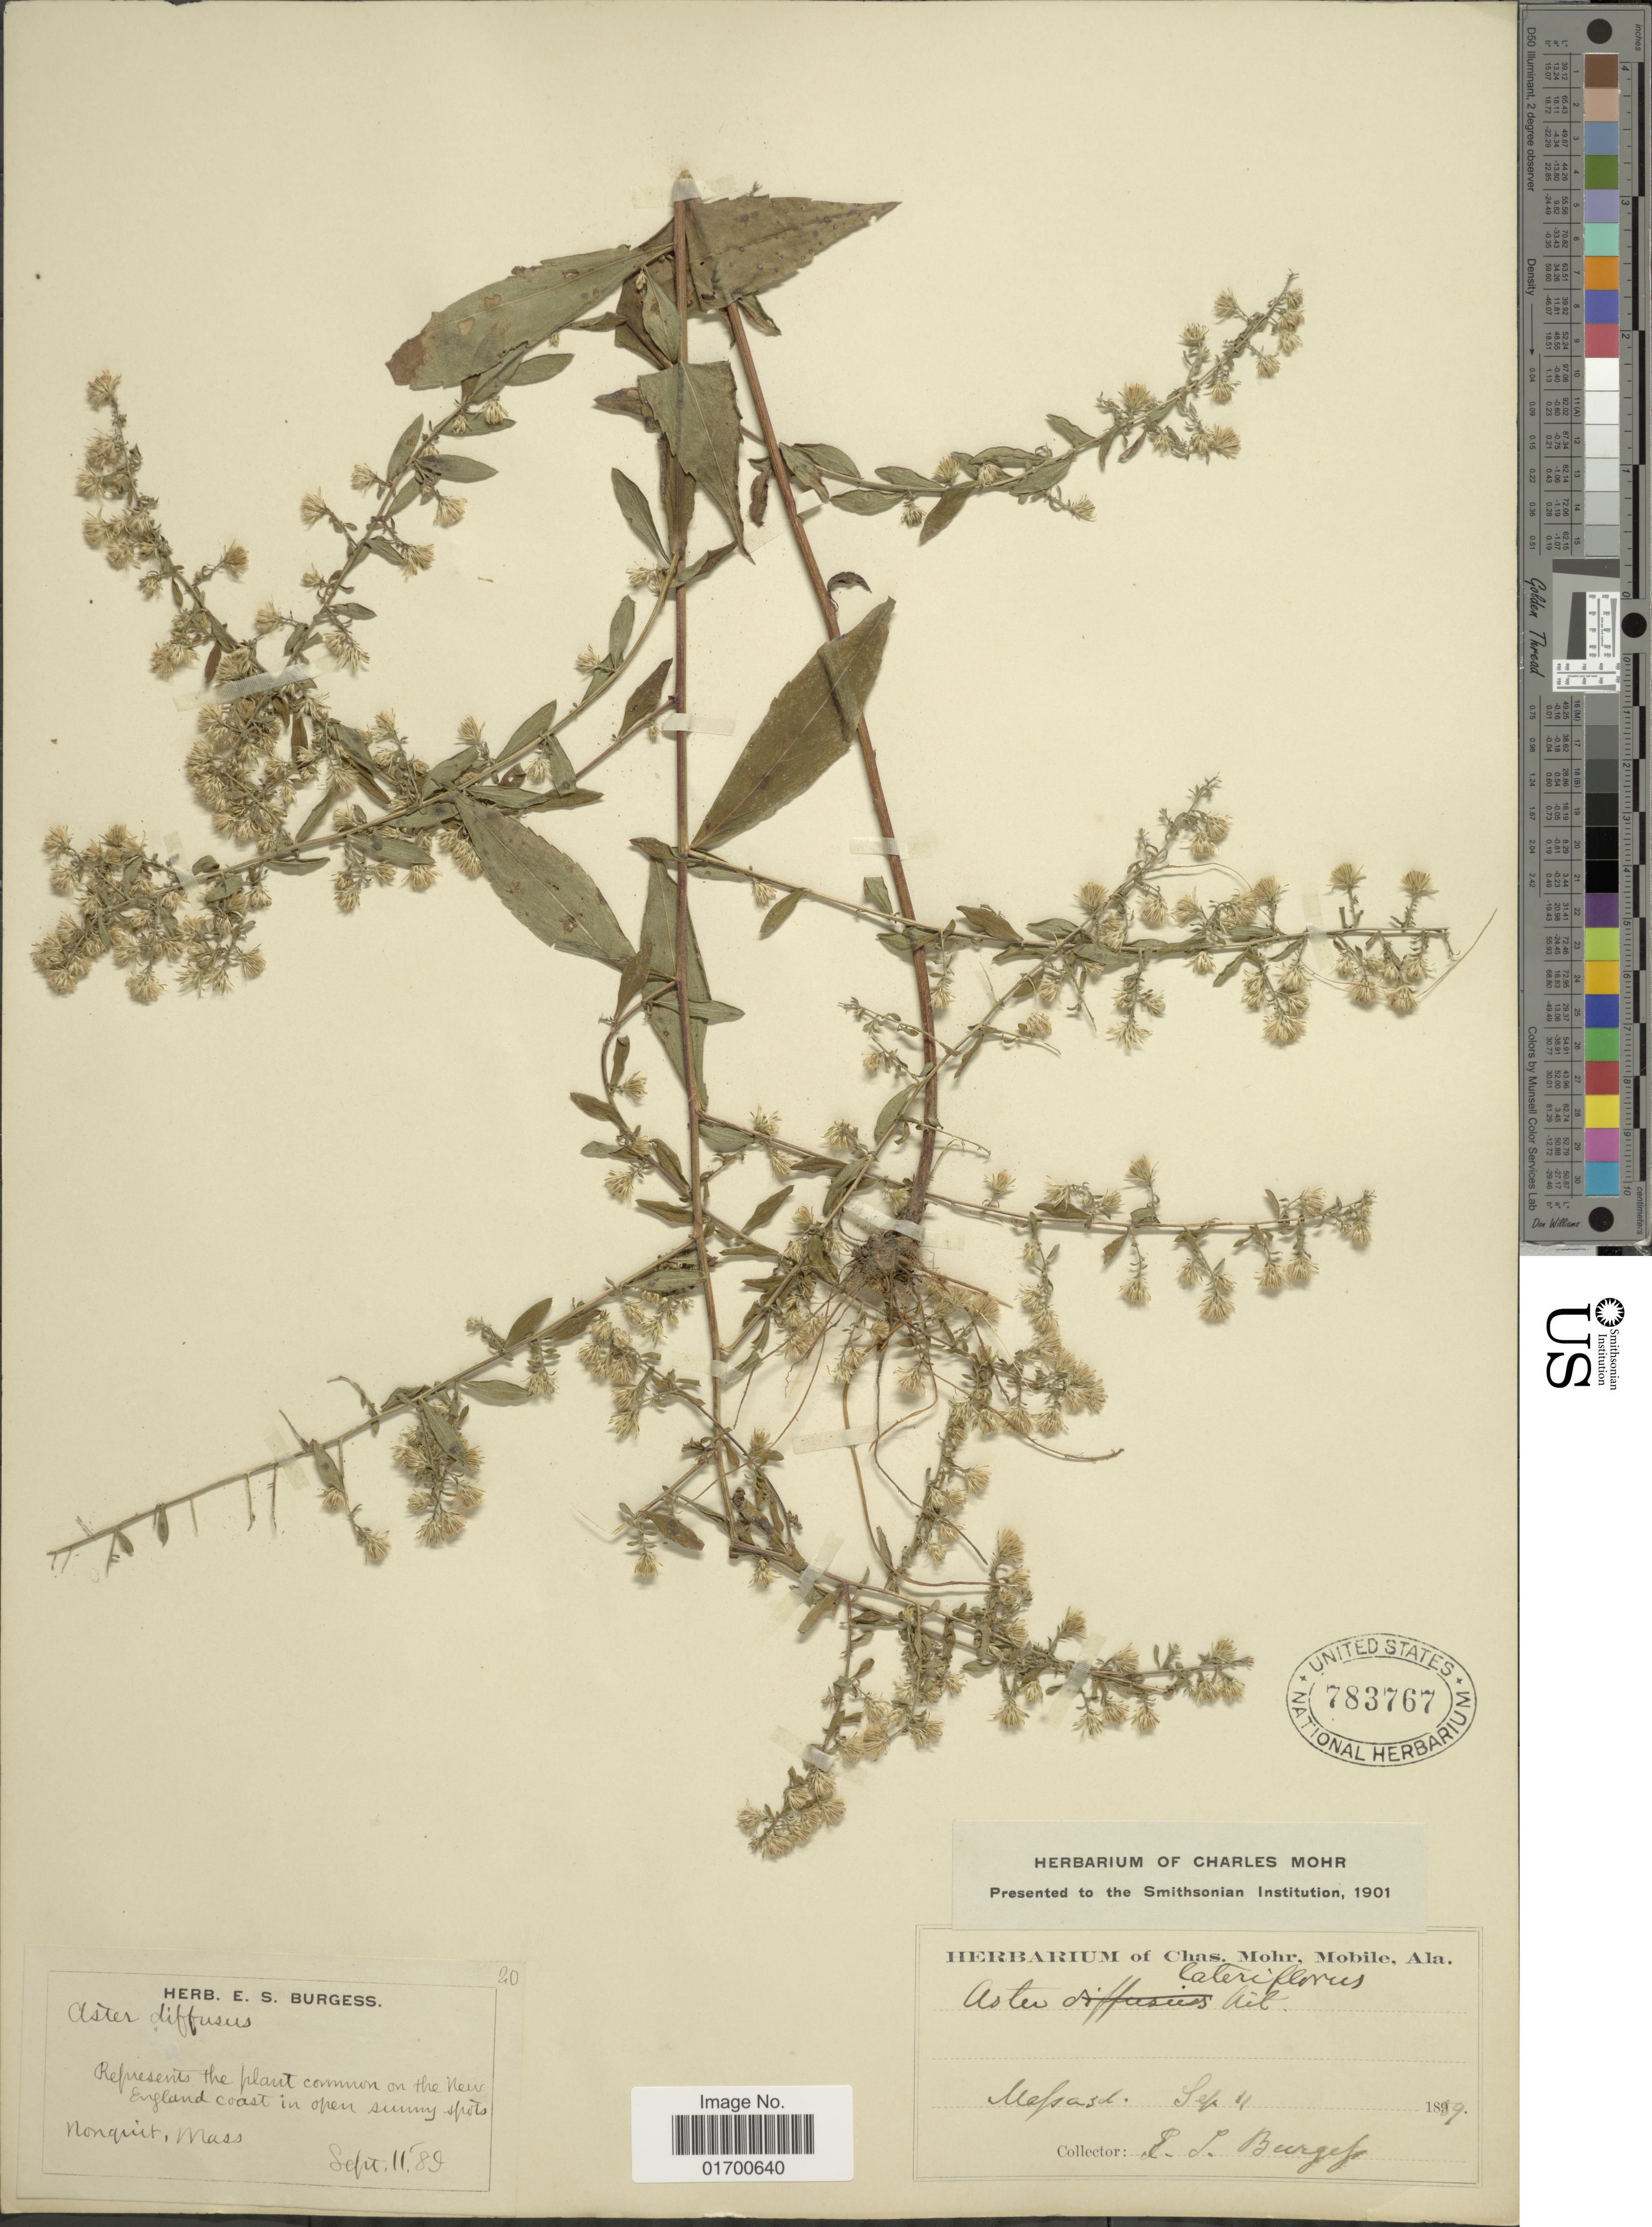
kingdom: Plantae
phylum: Tracheophyta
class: Magnoliopsida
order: Asterales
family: Asteraceae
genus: Symphyotrichum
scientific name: Symphyotrichum lateriflorum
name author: (L.) Á. Löve & D. Löve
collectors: E. Burgess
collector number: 20?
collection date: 1889-09-11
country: United States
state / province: Massachusetts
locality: Nonquit, Mass., Melpast, Represents the plant common on the New England coast in open sunny spots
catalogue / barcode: US 783767